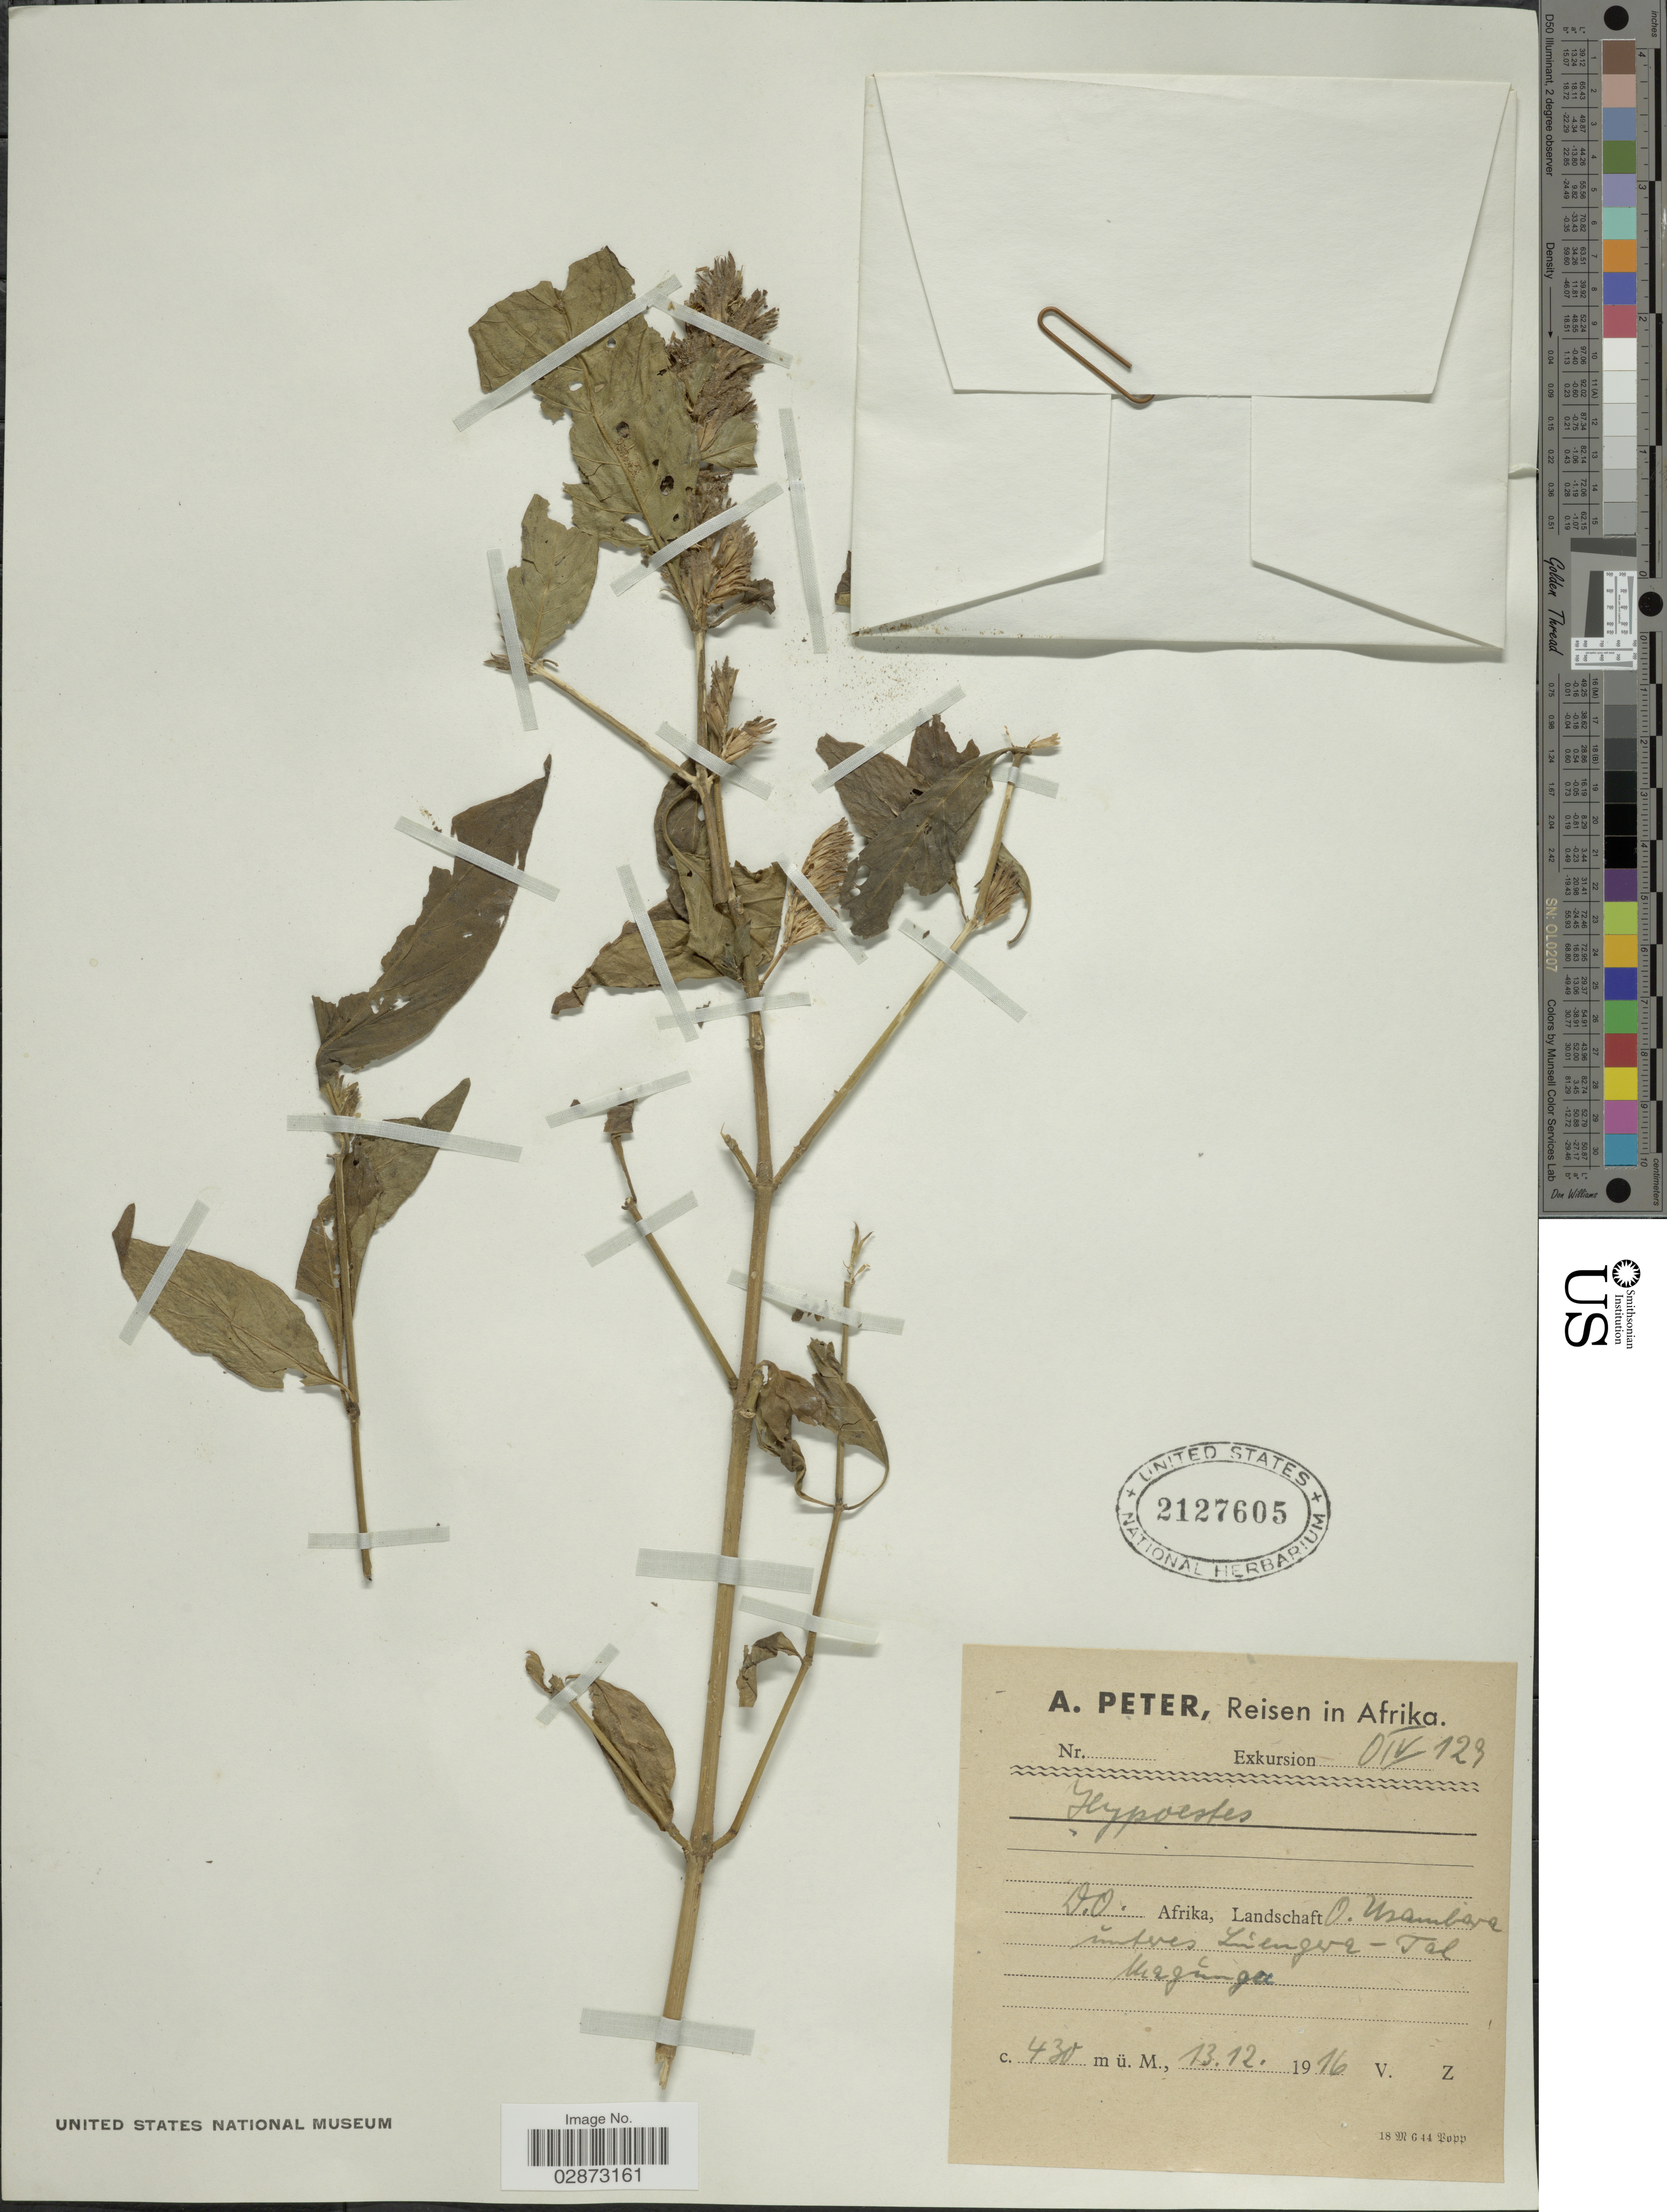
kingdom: Plantae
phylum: Tracheophyta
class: Magnoliopsida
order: Lamiales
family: Acanthaceae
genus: Hypoestes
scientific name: Hypoestes sp.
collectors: A. Peter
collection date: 1916-12-13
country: Tanzania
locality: Interes Luengera-Tal. Afrika. D.O. Afrika, O. Usambara.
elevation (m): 430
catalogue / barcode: US 2127605